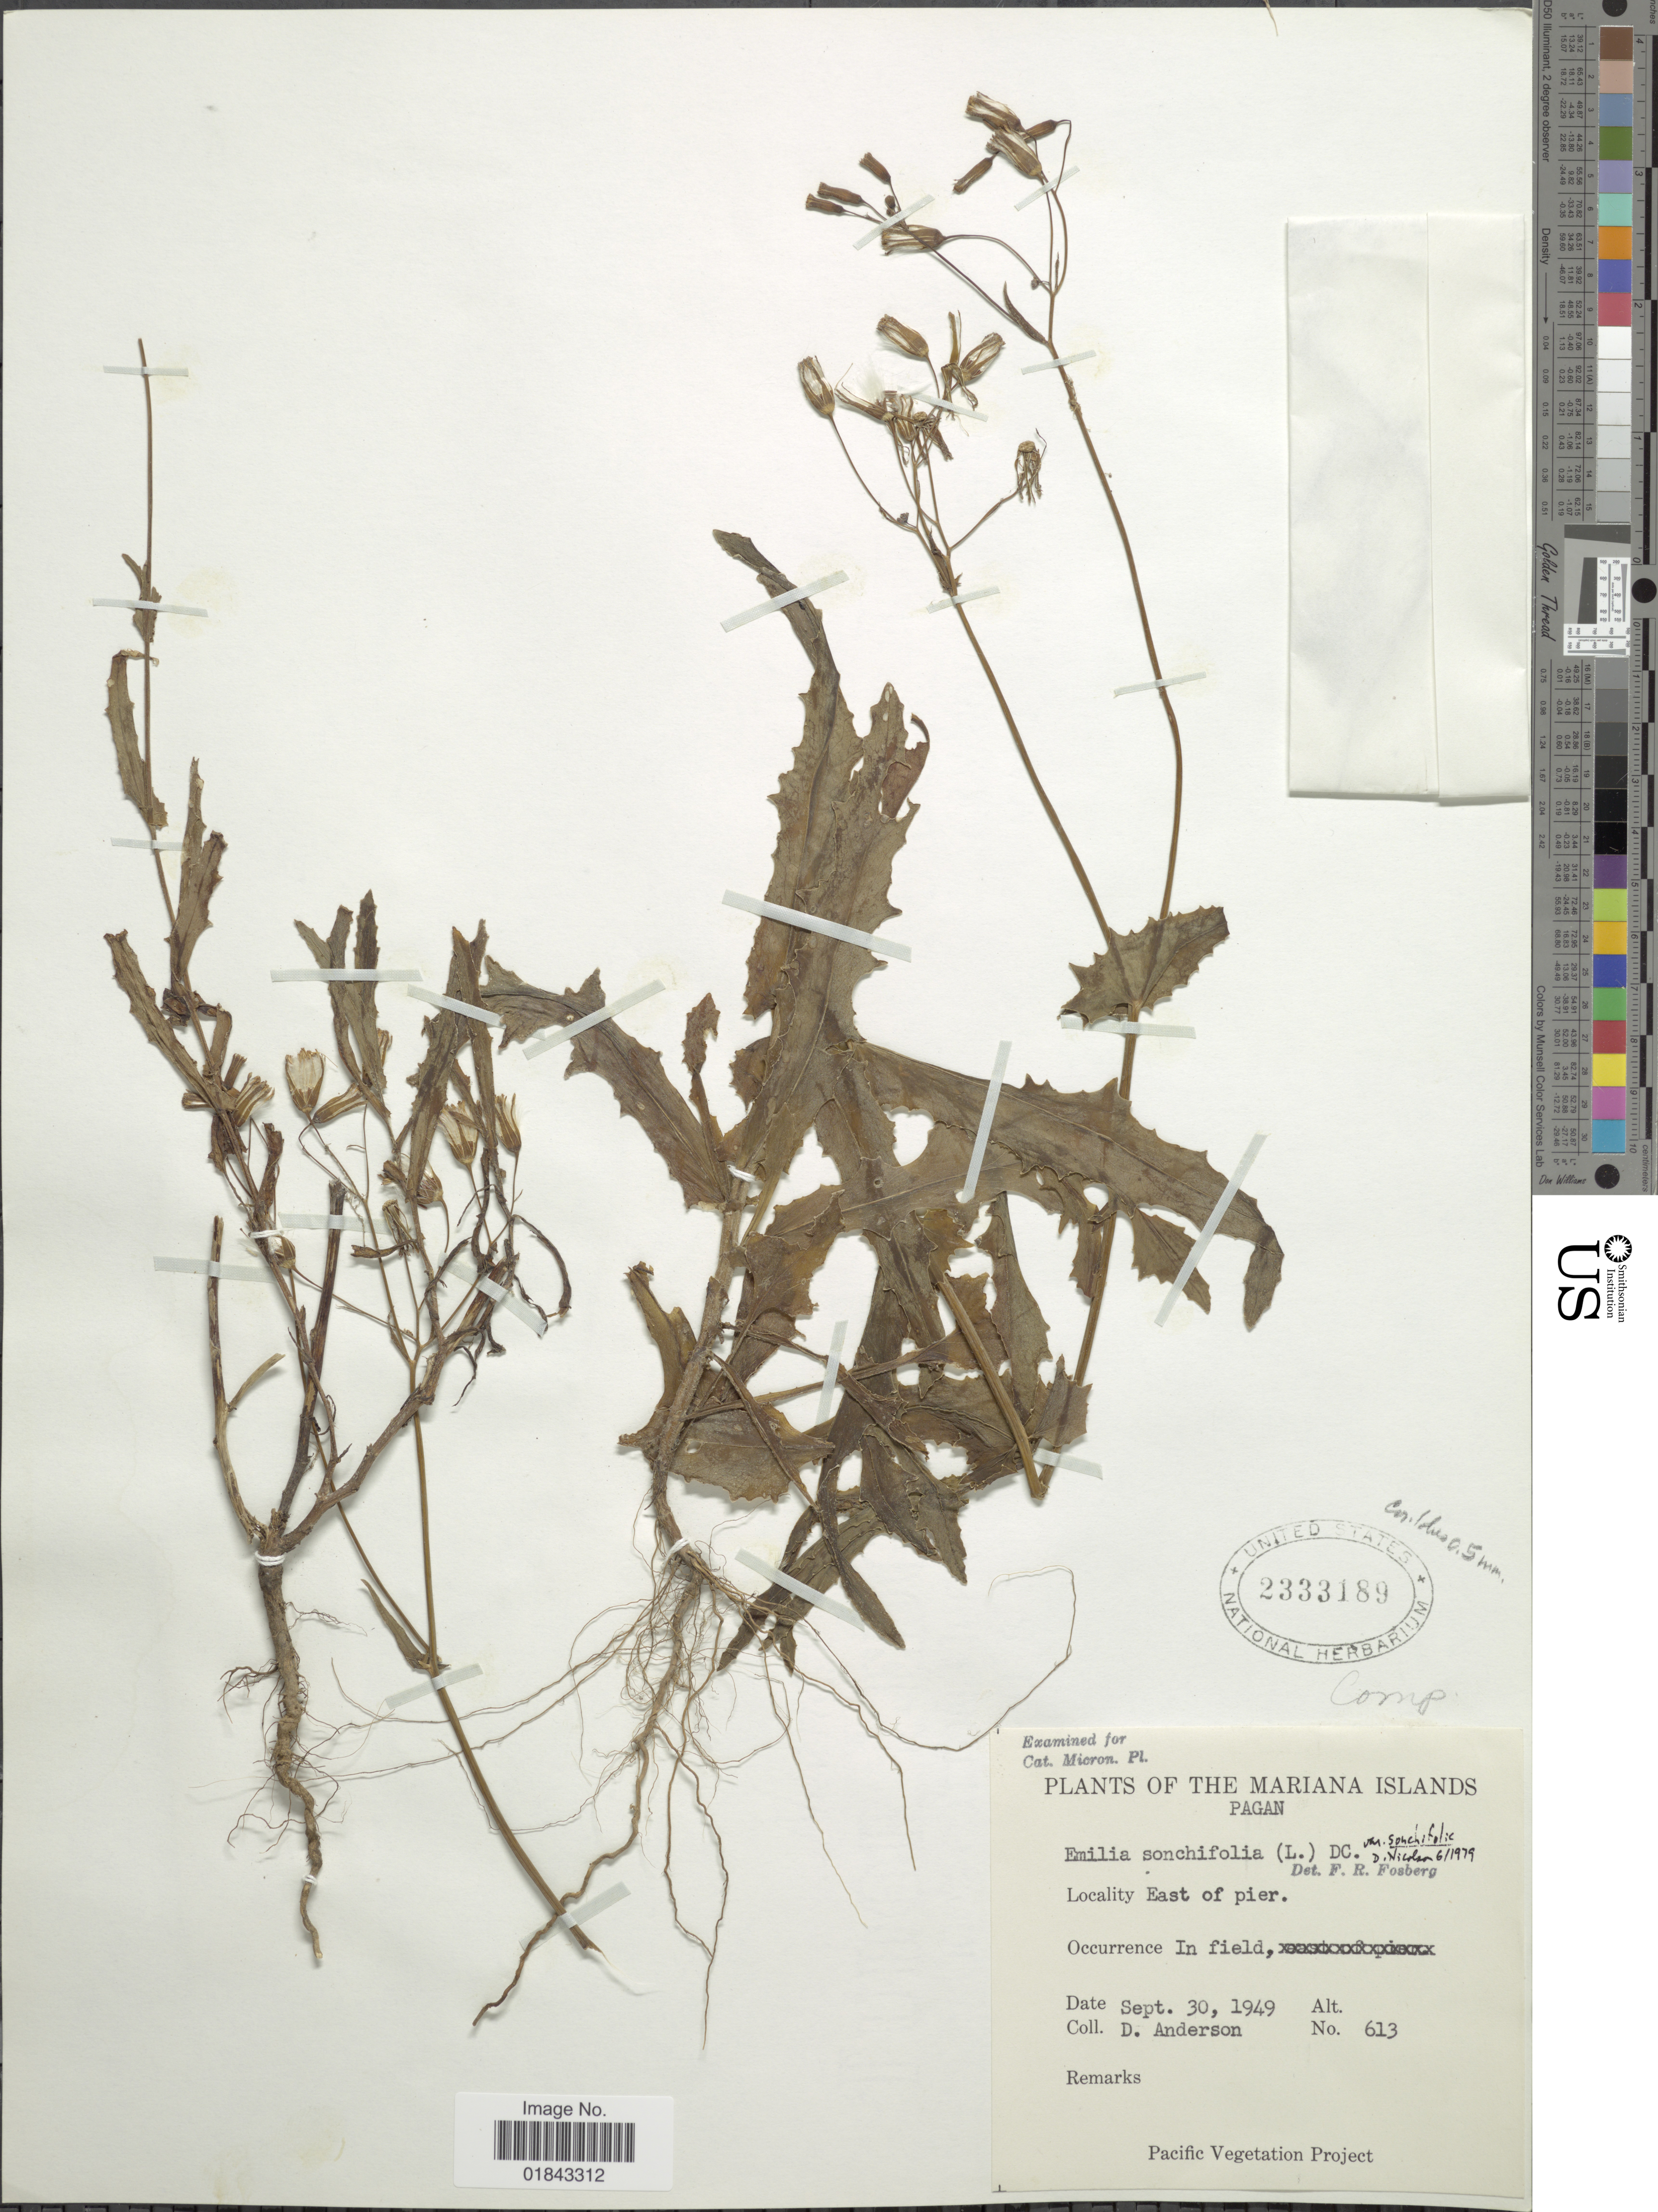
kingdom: Plantae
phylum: Tracheophyta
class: Magnoliopsida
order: Asterales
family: Asteraceae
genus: Emilia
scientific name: Emilia sonchifolia var. sonchifolia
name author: (L.) DC.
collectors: D. Anderson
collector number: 613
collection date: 1949-09-30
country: Northern Mariana Islands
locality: Mariana islands, Pagan, east of pier, in field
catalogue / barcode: US 2333189